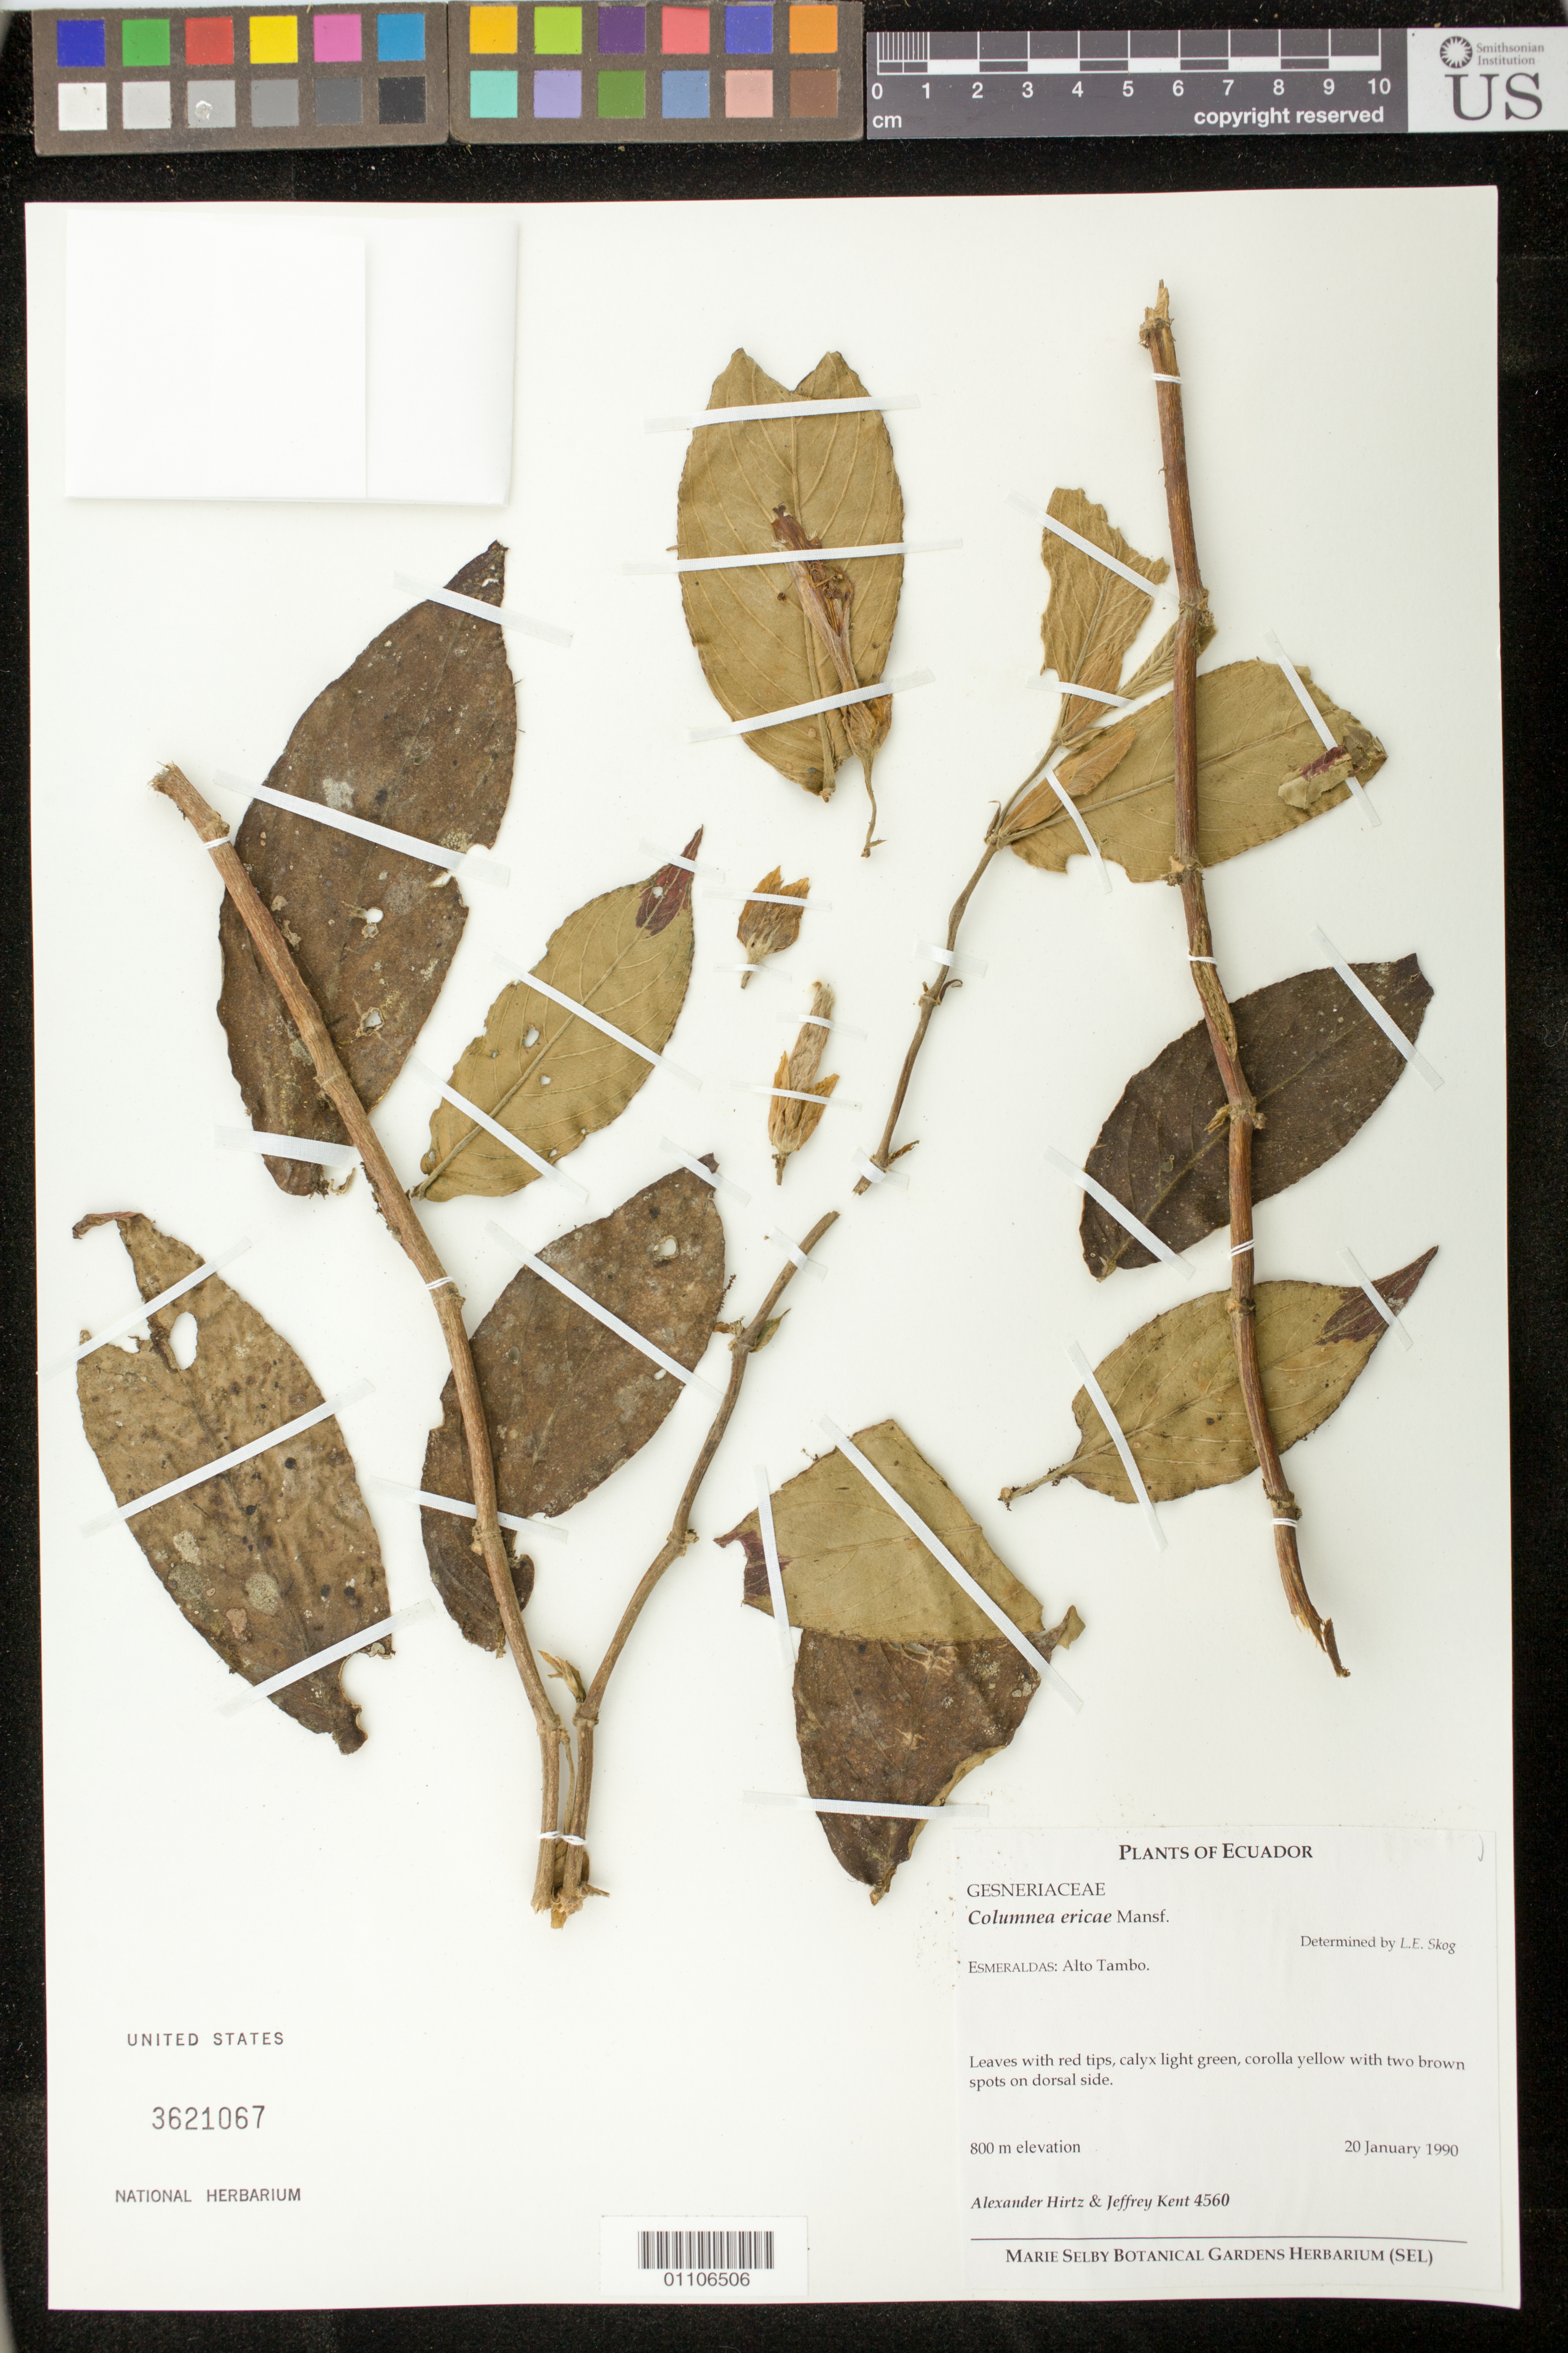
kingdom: Plantae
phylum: Tracheophyta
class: Magnoliopsida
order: Lamiales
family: Gesneriaceae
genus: Columnea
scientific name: Columnea ericae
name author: Mansf.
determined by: Skog, Laurence E.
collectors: A. Hirtz & J. Kent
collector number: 4560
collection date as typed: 20 Jan 1990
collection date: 1990-01-20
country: Ecuador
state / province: Esmeraldas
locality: Esmeraldas: Alto Tambo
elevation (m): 800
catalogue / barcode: US 3621067